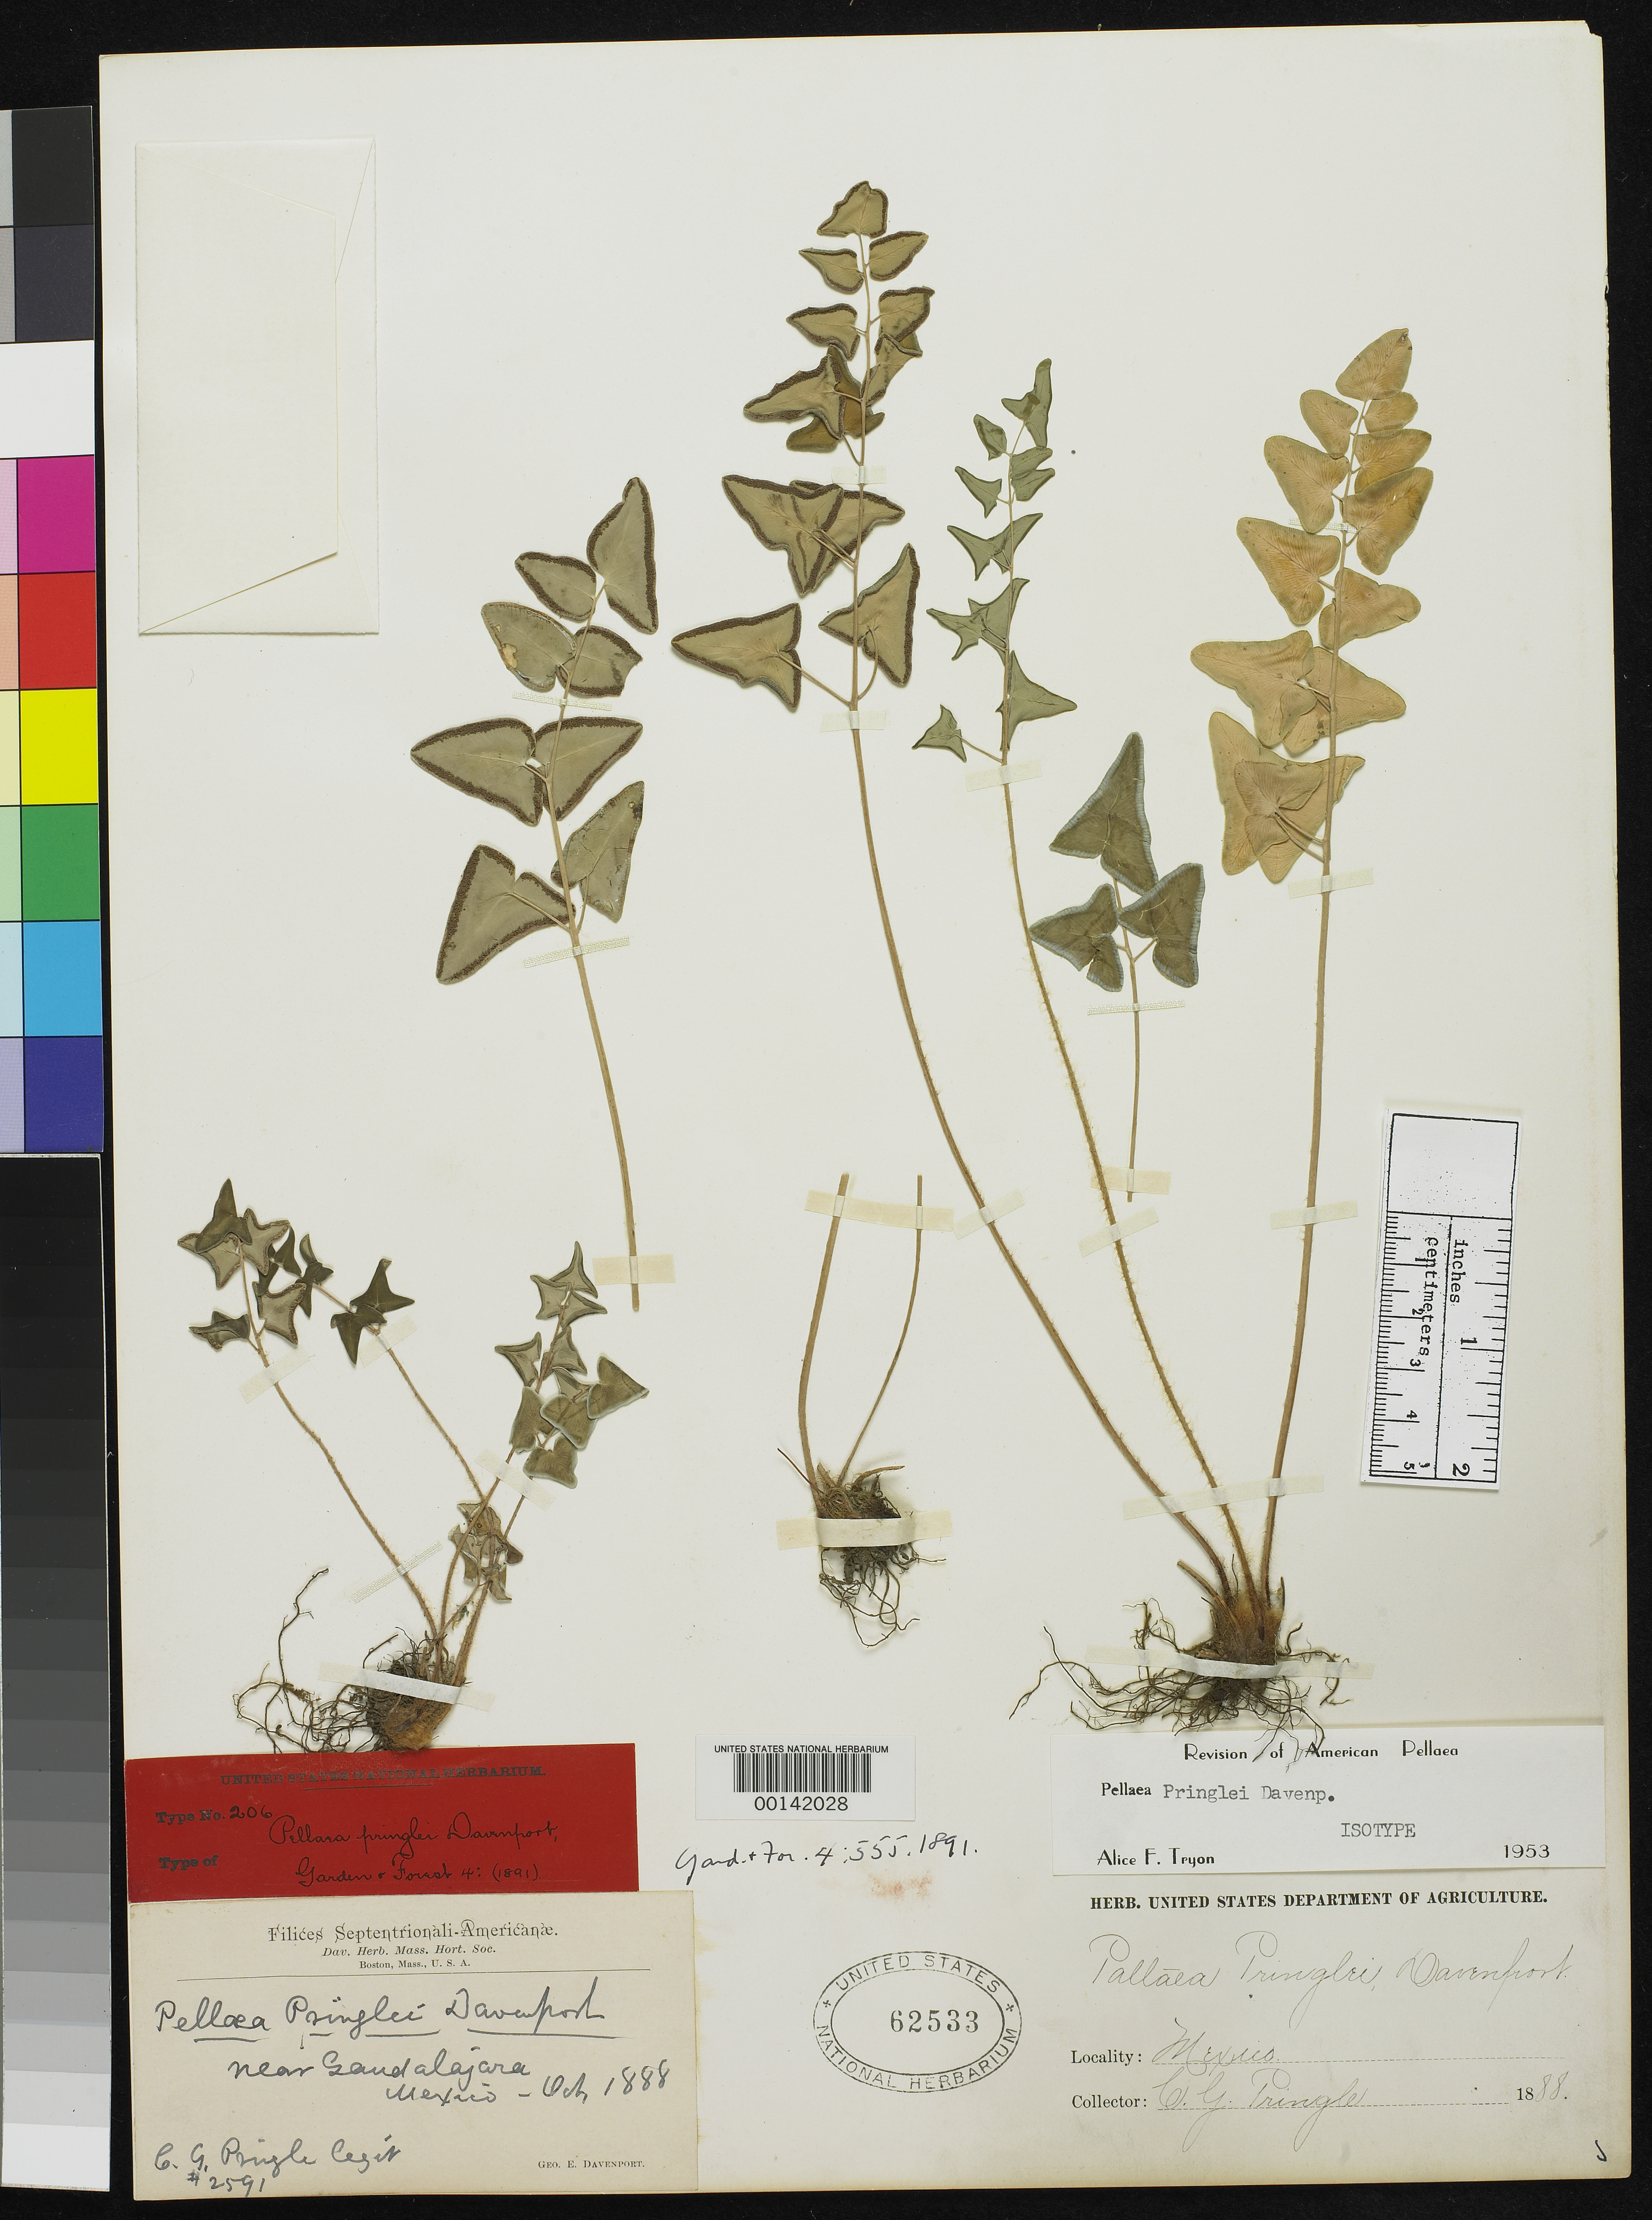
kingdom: Plantae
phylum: Tracheophyta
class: Polypodiopsida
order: Polypodiales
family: Pteridaceae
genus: Pellaea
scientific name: Pellaea pringlei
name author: Davenp.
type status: Isotype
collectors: C. G. Pringle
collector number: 2591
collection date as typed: Oct 1888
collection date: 1888-10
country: Mexico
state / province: Jalisco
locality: Near Guadalajara.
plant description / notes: Collection date on this label probably incorrect; other sheets (with original labels) are dated 19 October 1889.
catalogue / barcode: US 62533